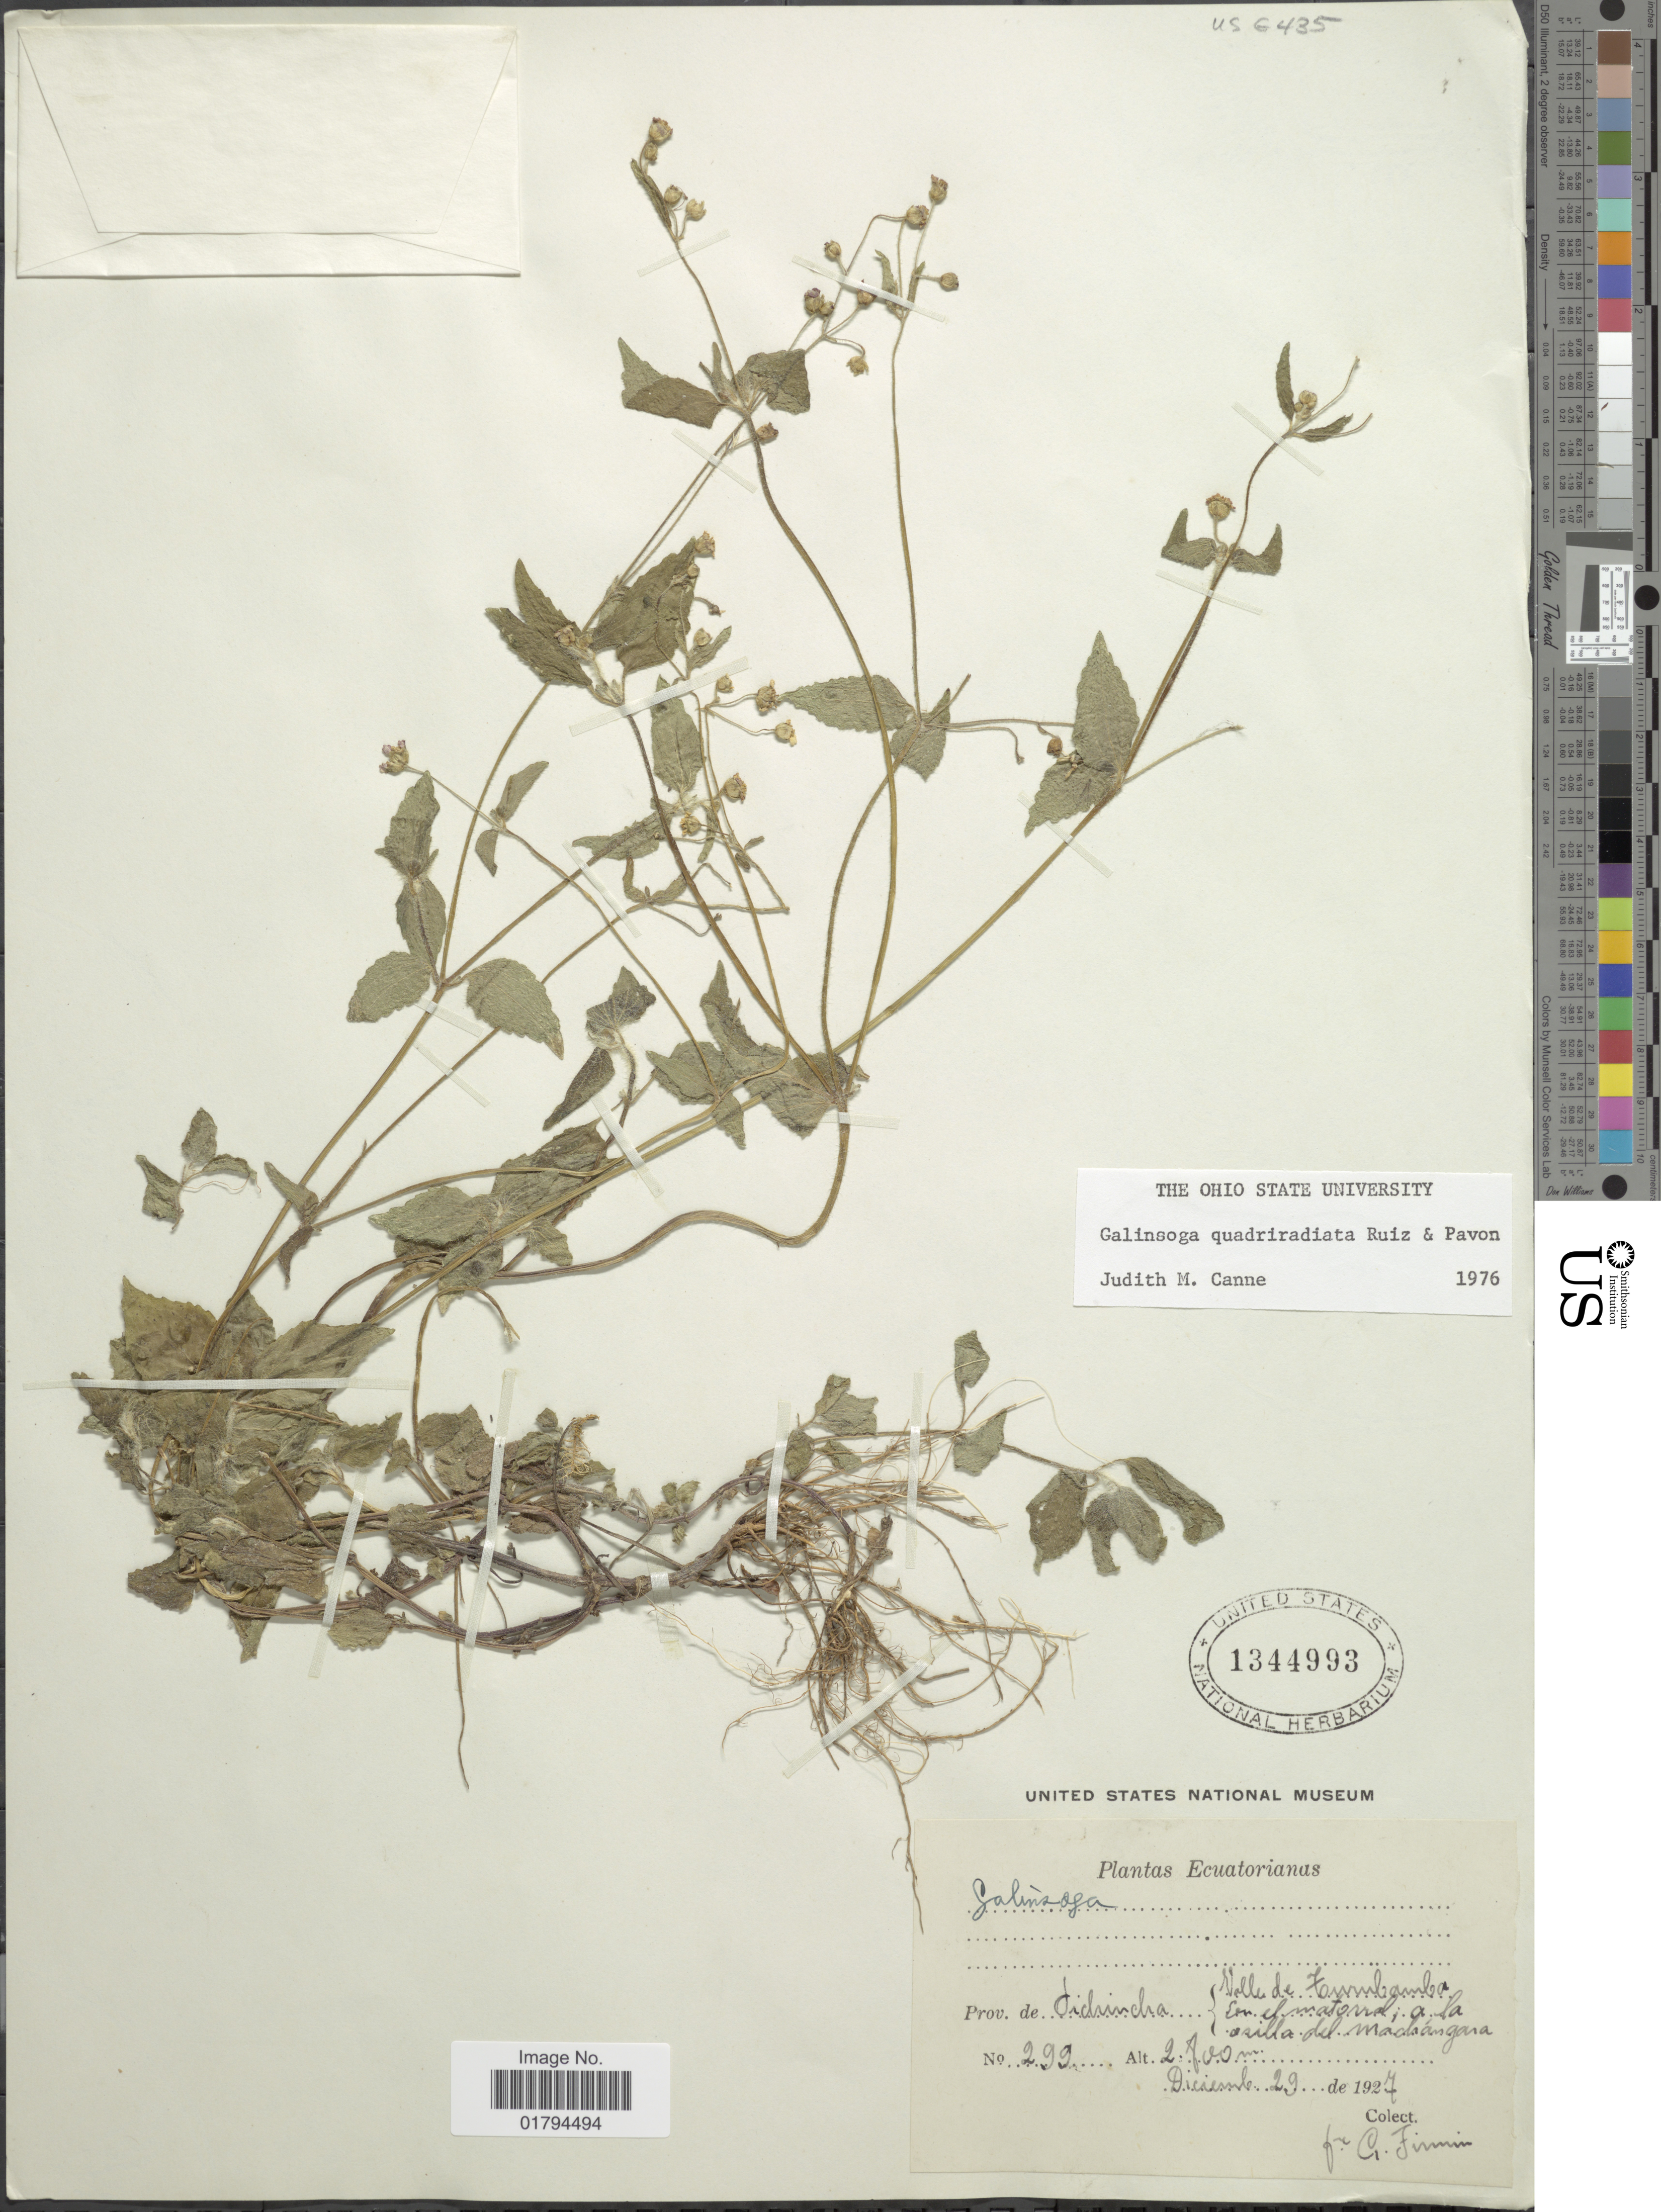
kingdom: Plantae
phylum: Tracheophyta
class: Magnoliopsida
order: Asterales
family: Asteraceae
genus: Galinsoga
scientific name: Galinsoga quadriradiata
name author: Ruiz & Pav.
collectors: F. Firmin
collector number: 299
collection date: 1927-12-29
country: Ecuador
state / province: Pichincha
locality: Valle de Turrubamba El mattoral a la sailla del Madagara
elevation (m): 2800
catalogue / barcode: US 1344993